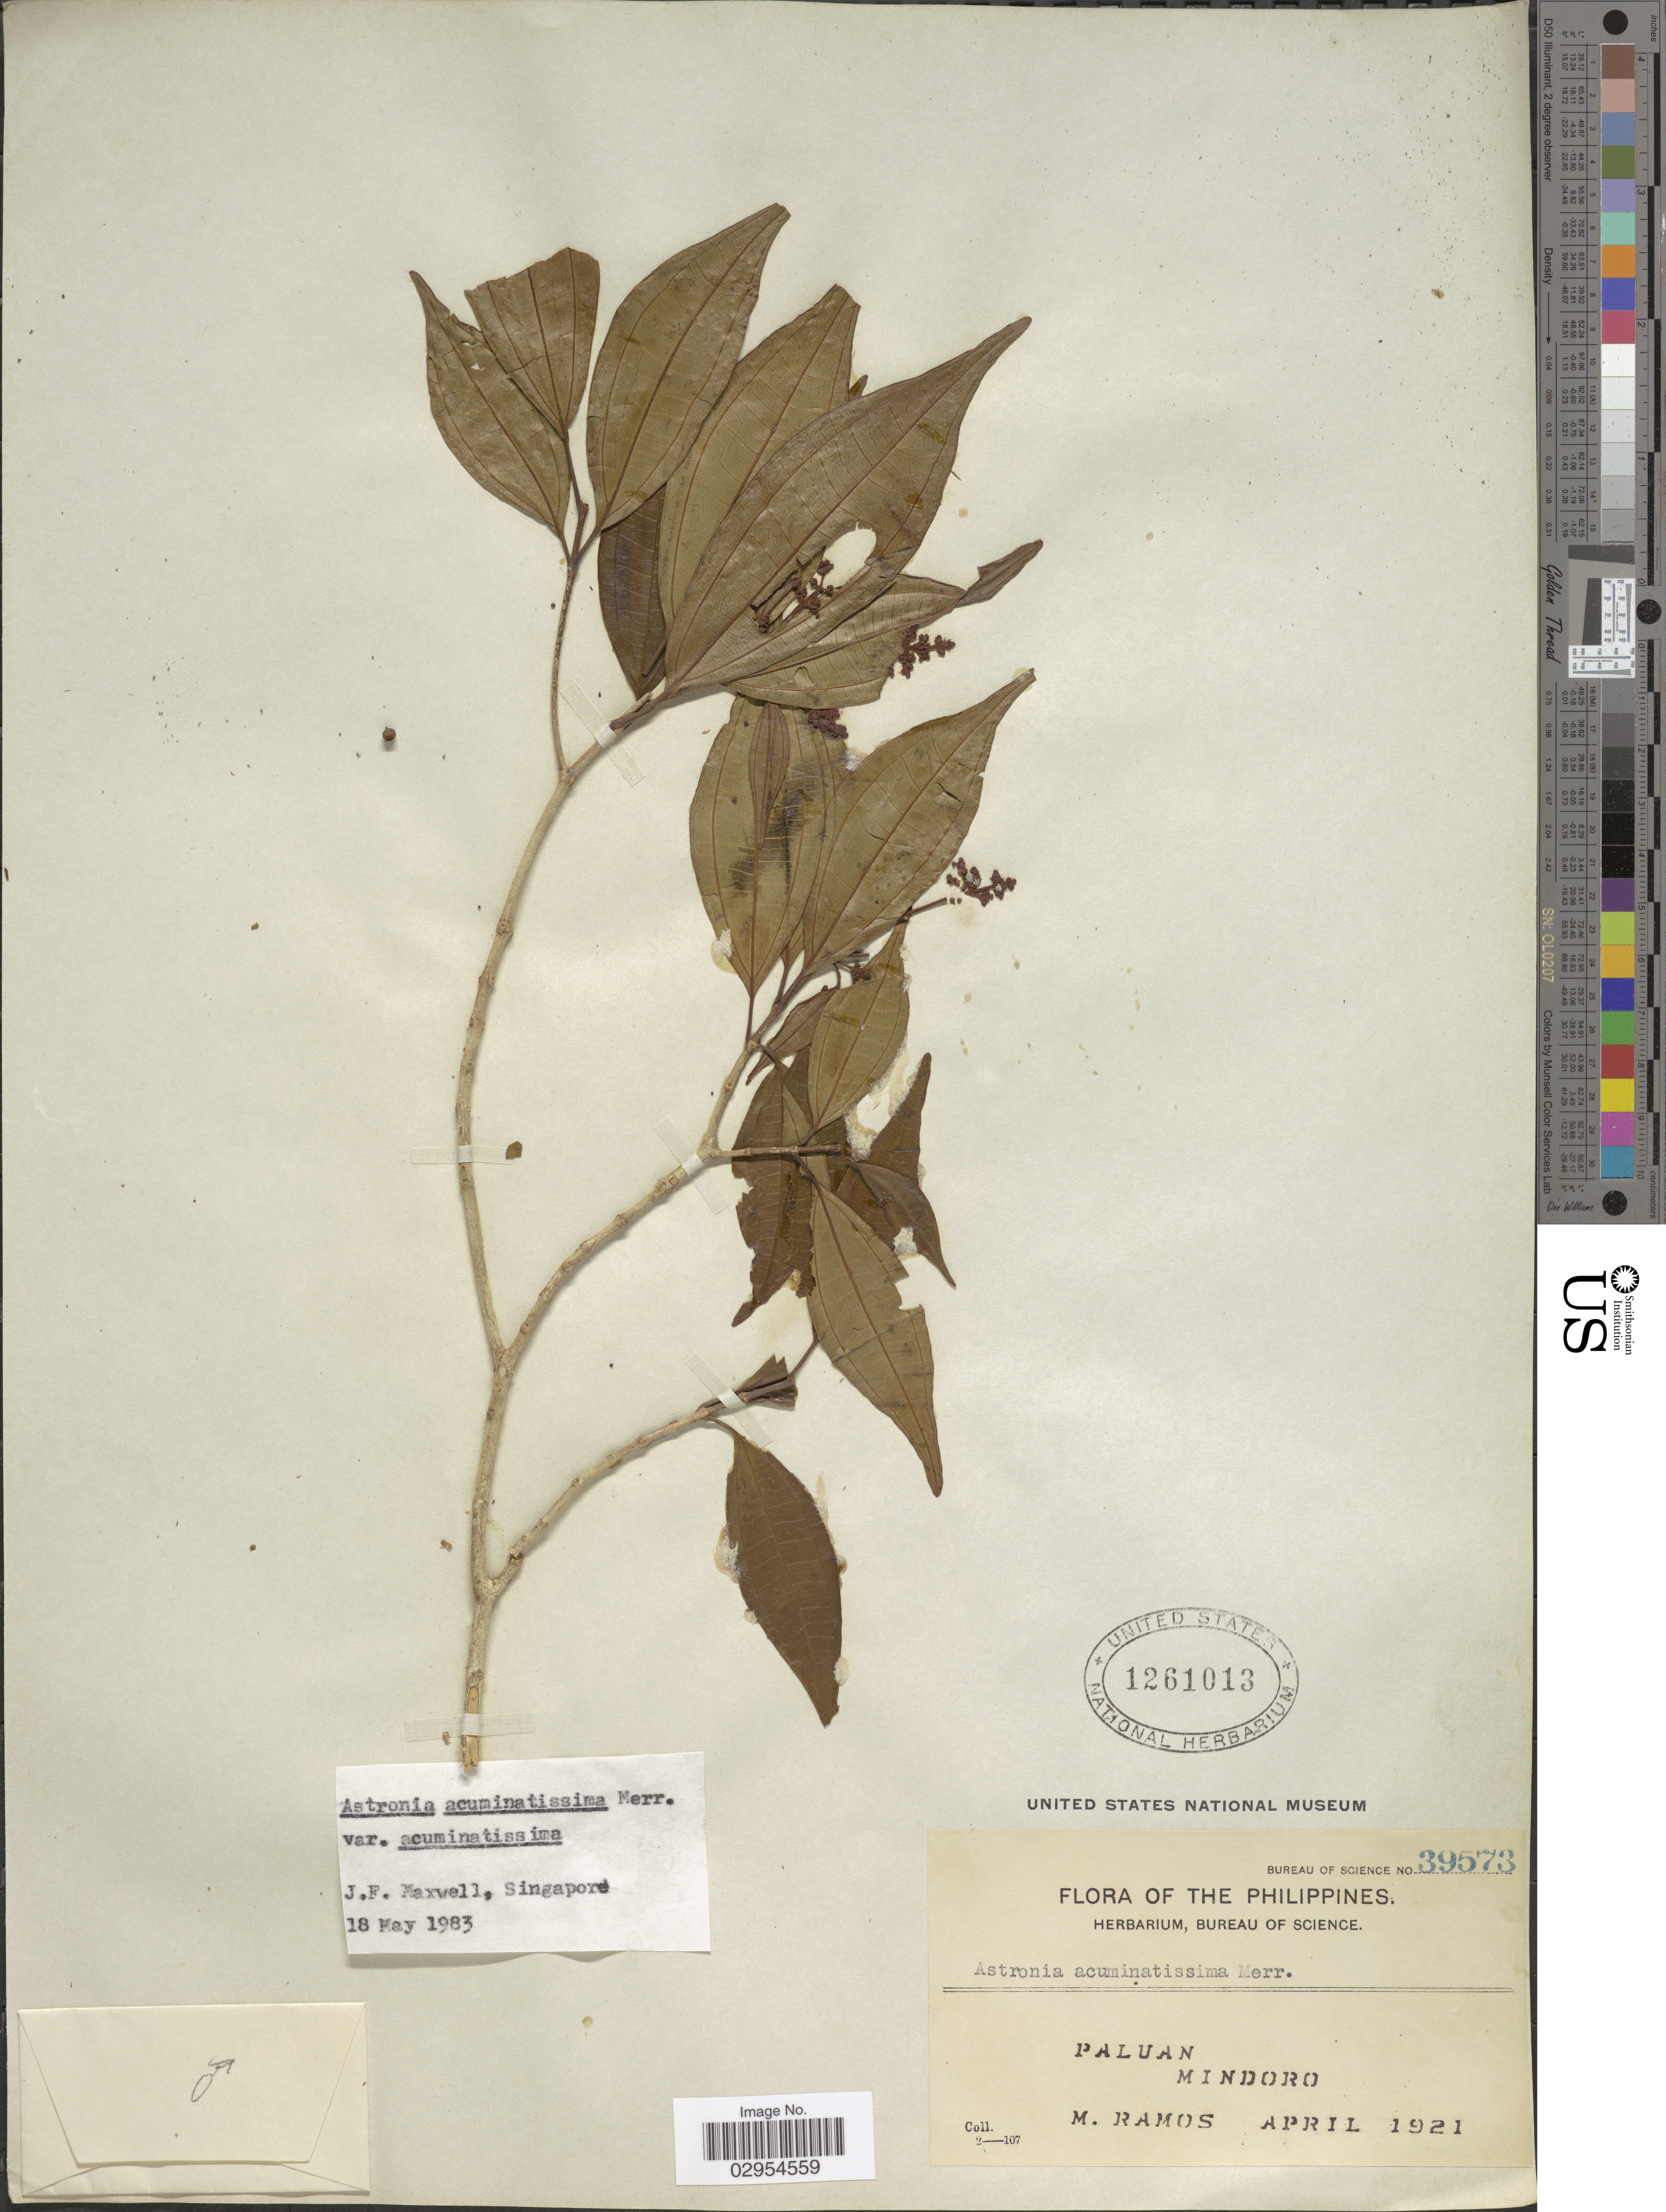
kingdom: Plantae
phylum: Tracheophyta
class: Magnoliopsida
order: Myrtales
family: Melastomataceae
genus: Astronia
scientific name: Astronia acuminatissima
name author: Merr.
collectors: M. Ramos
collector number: Bureau of Science 39573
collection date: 1921-04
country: Philippines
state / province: Mimaropa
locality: Paluan. Mindoro.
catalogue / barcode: US 1261013